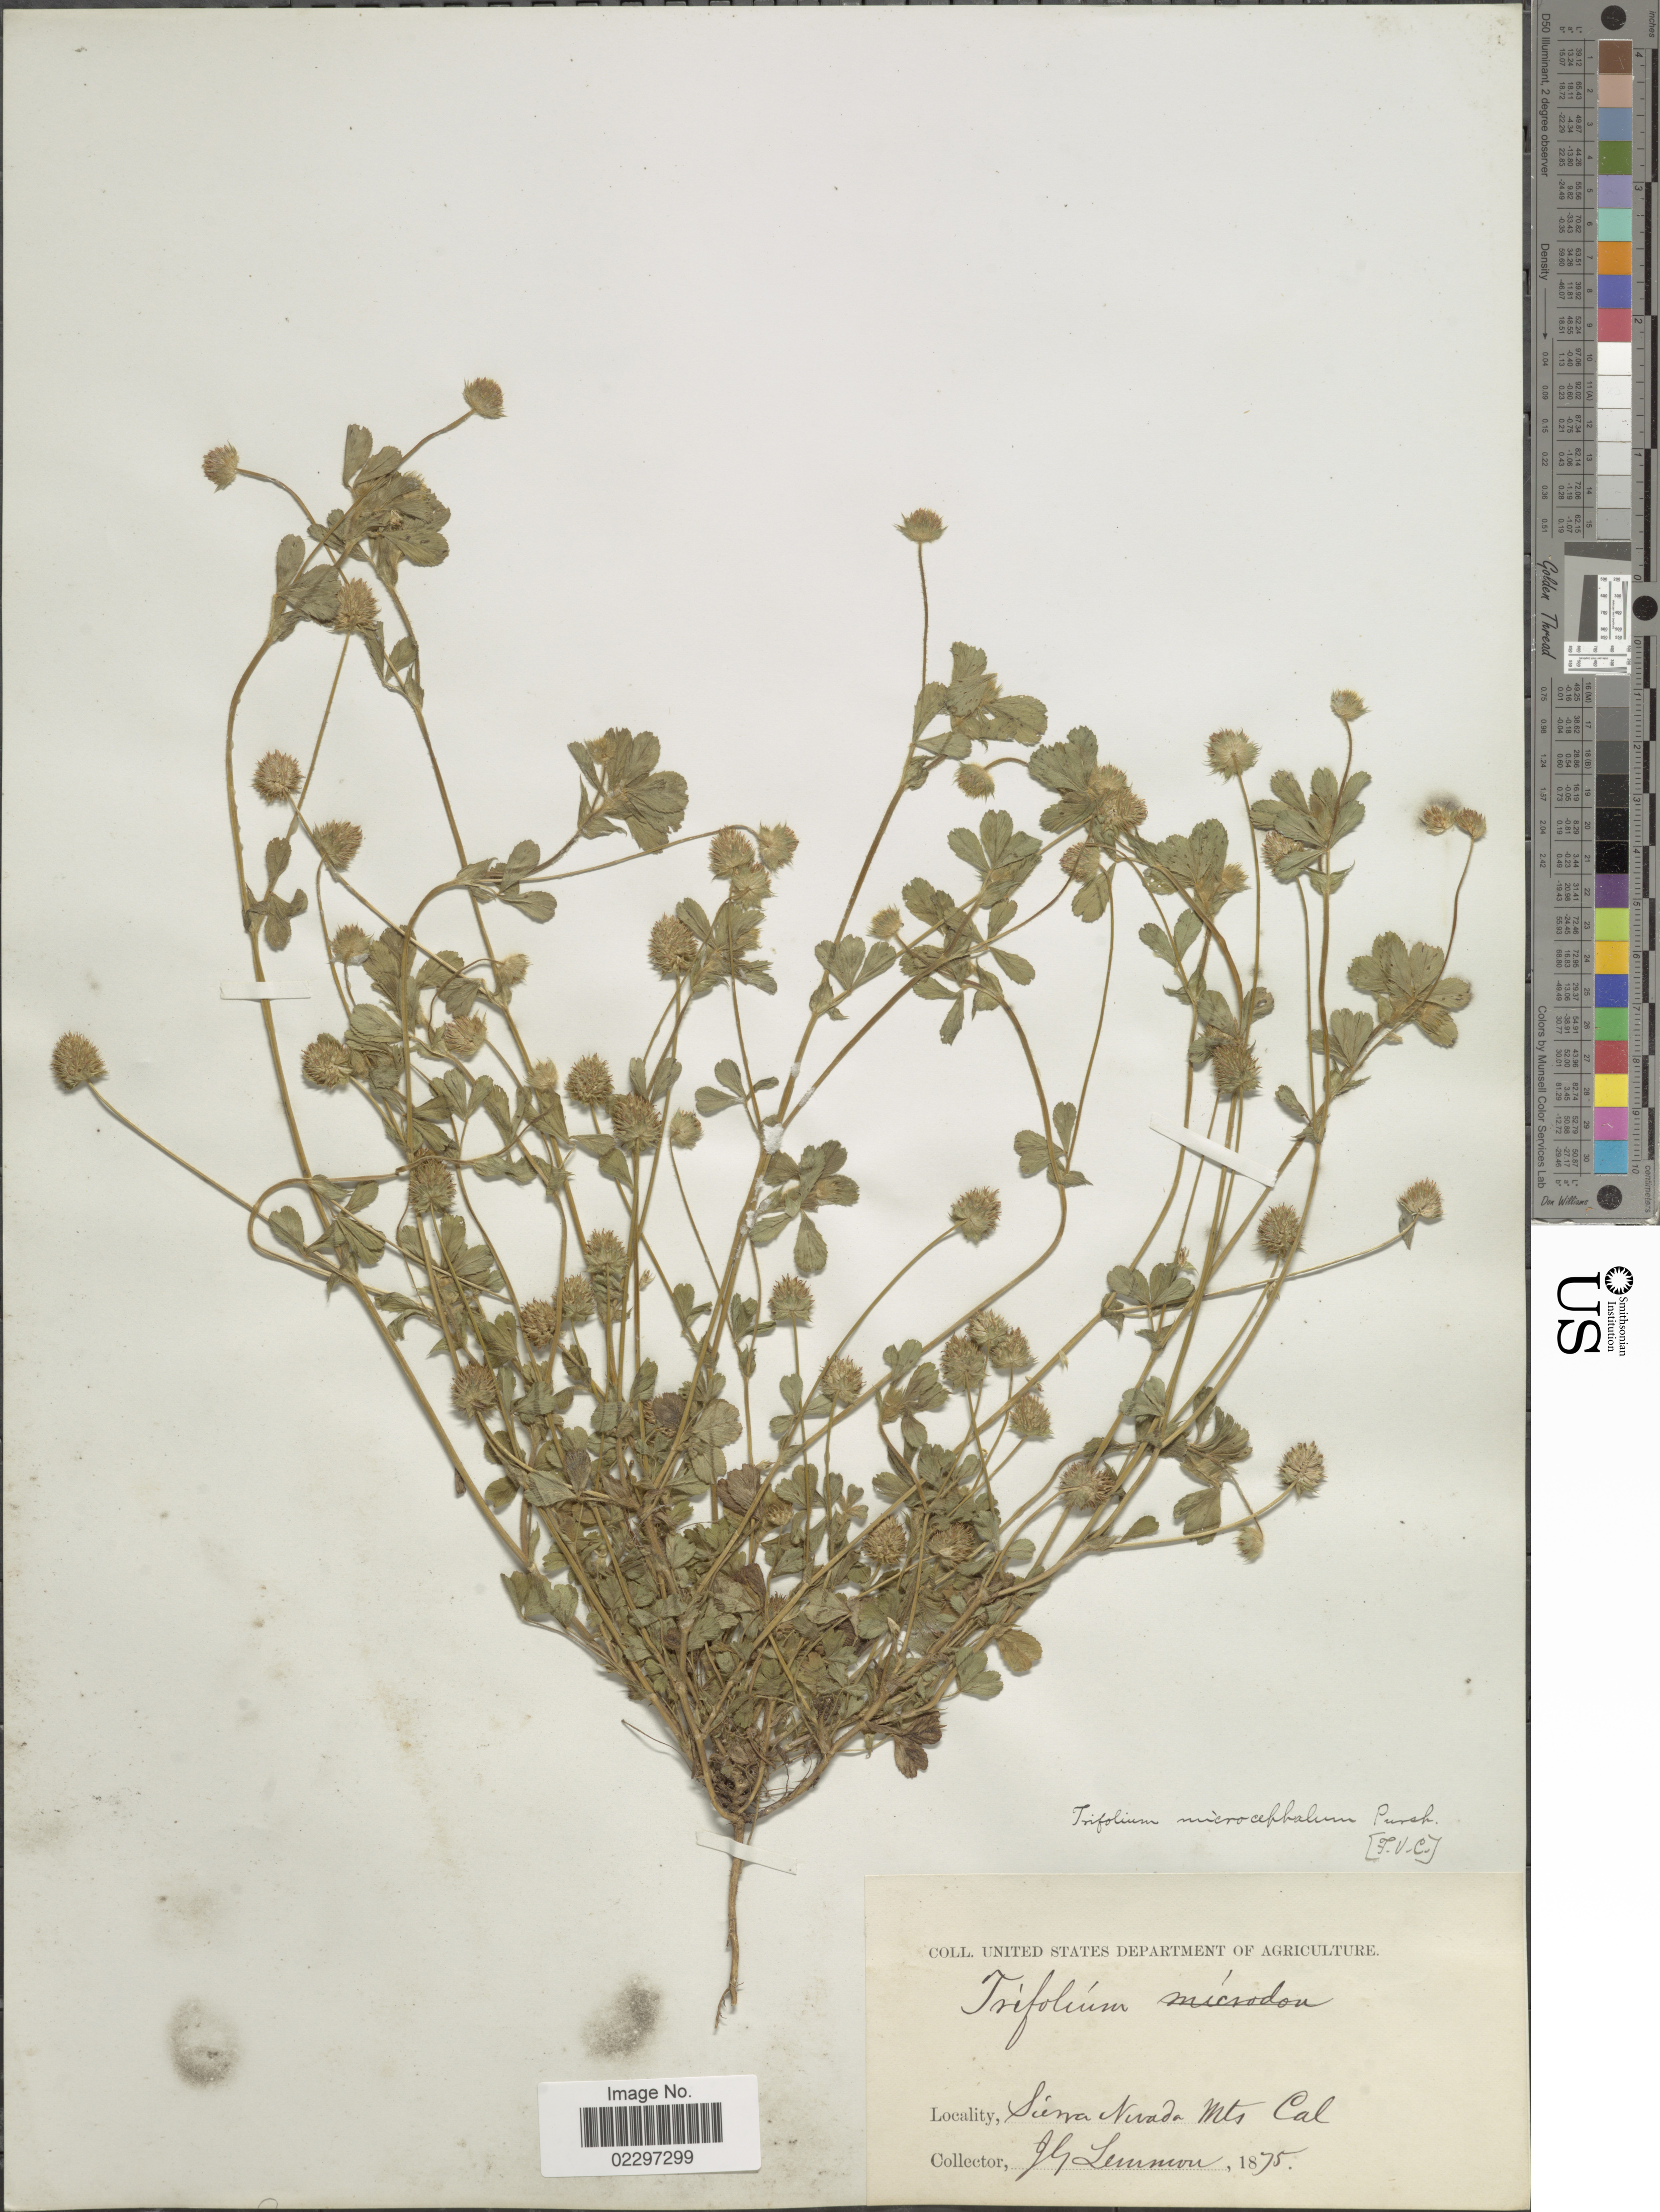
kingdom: Plantae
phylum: Tracheophyta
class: Magnoliopsida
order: Fabales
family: Fabaceae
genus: Trifolium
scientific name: Trifolium microcephalum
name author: Pursh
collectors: J. Lemmon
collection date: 1875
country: United States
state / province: California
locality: Sierra Nevada Mts.